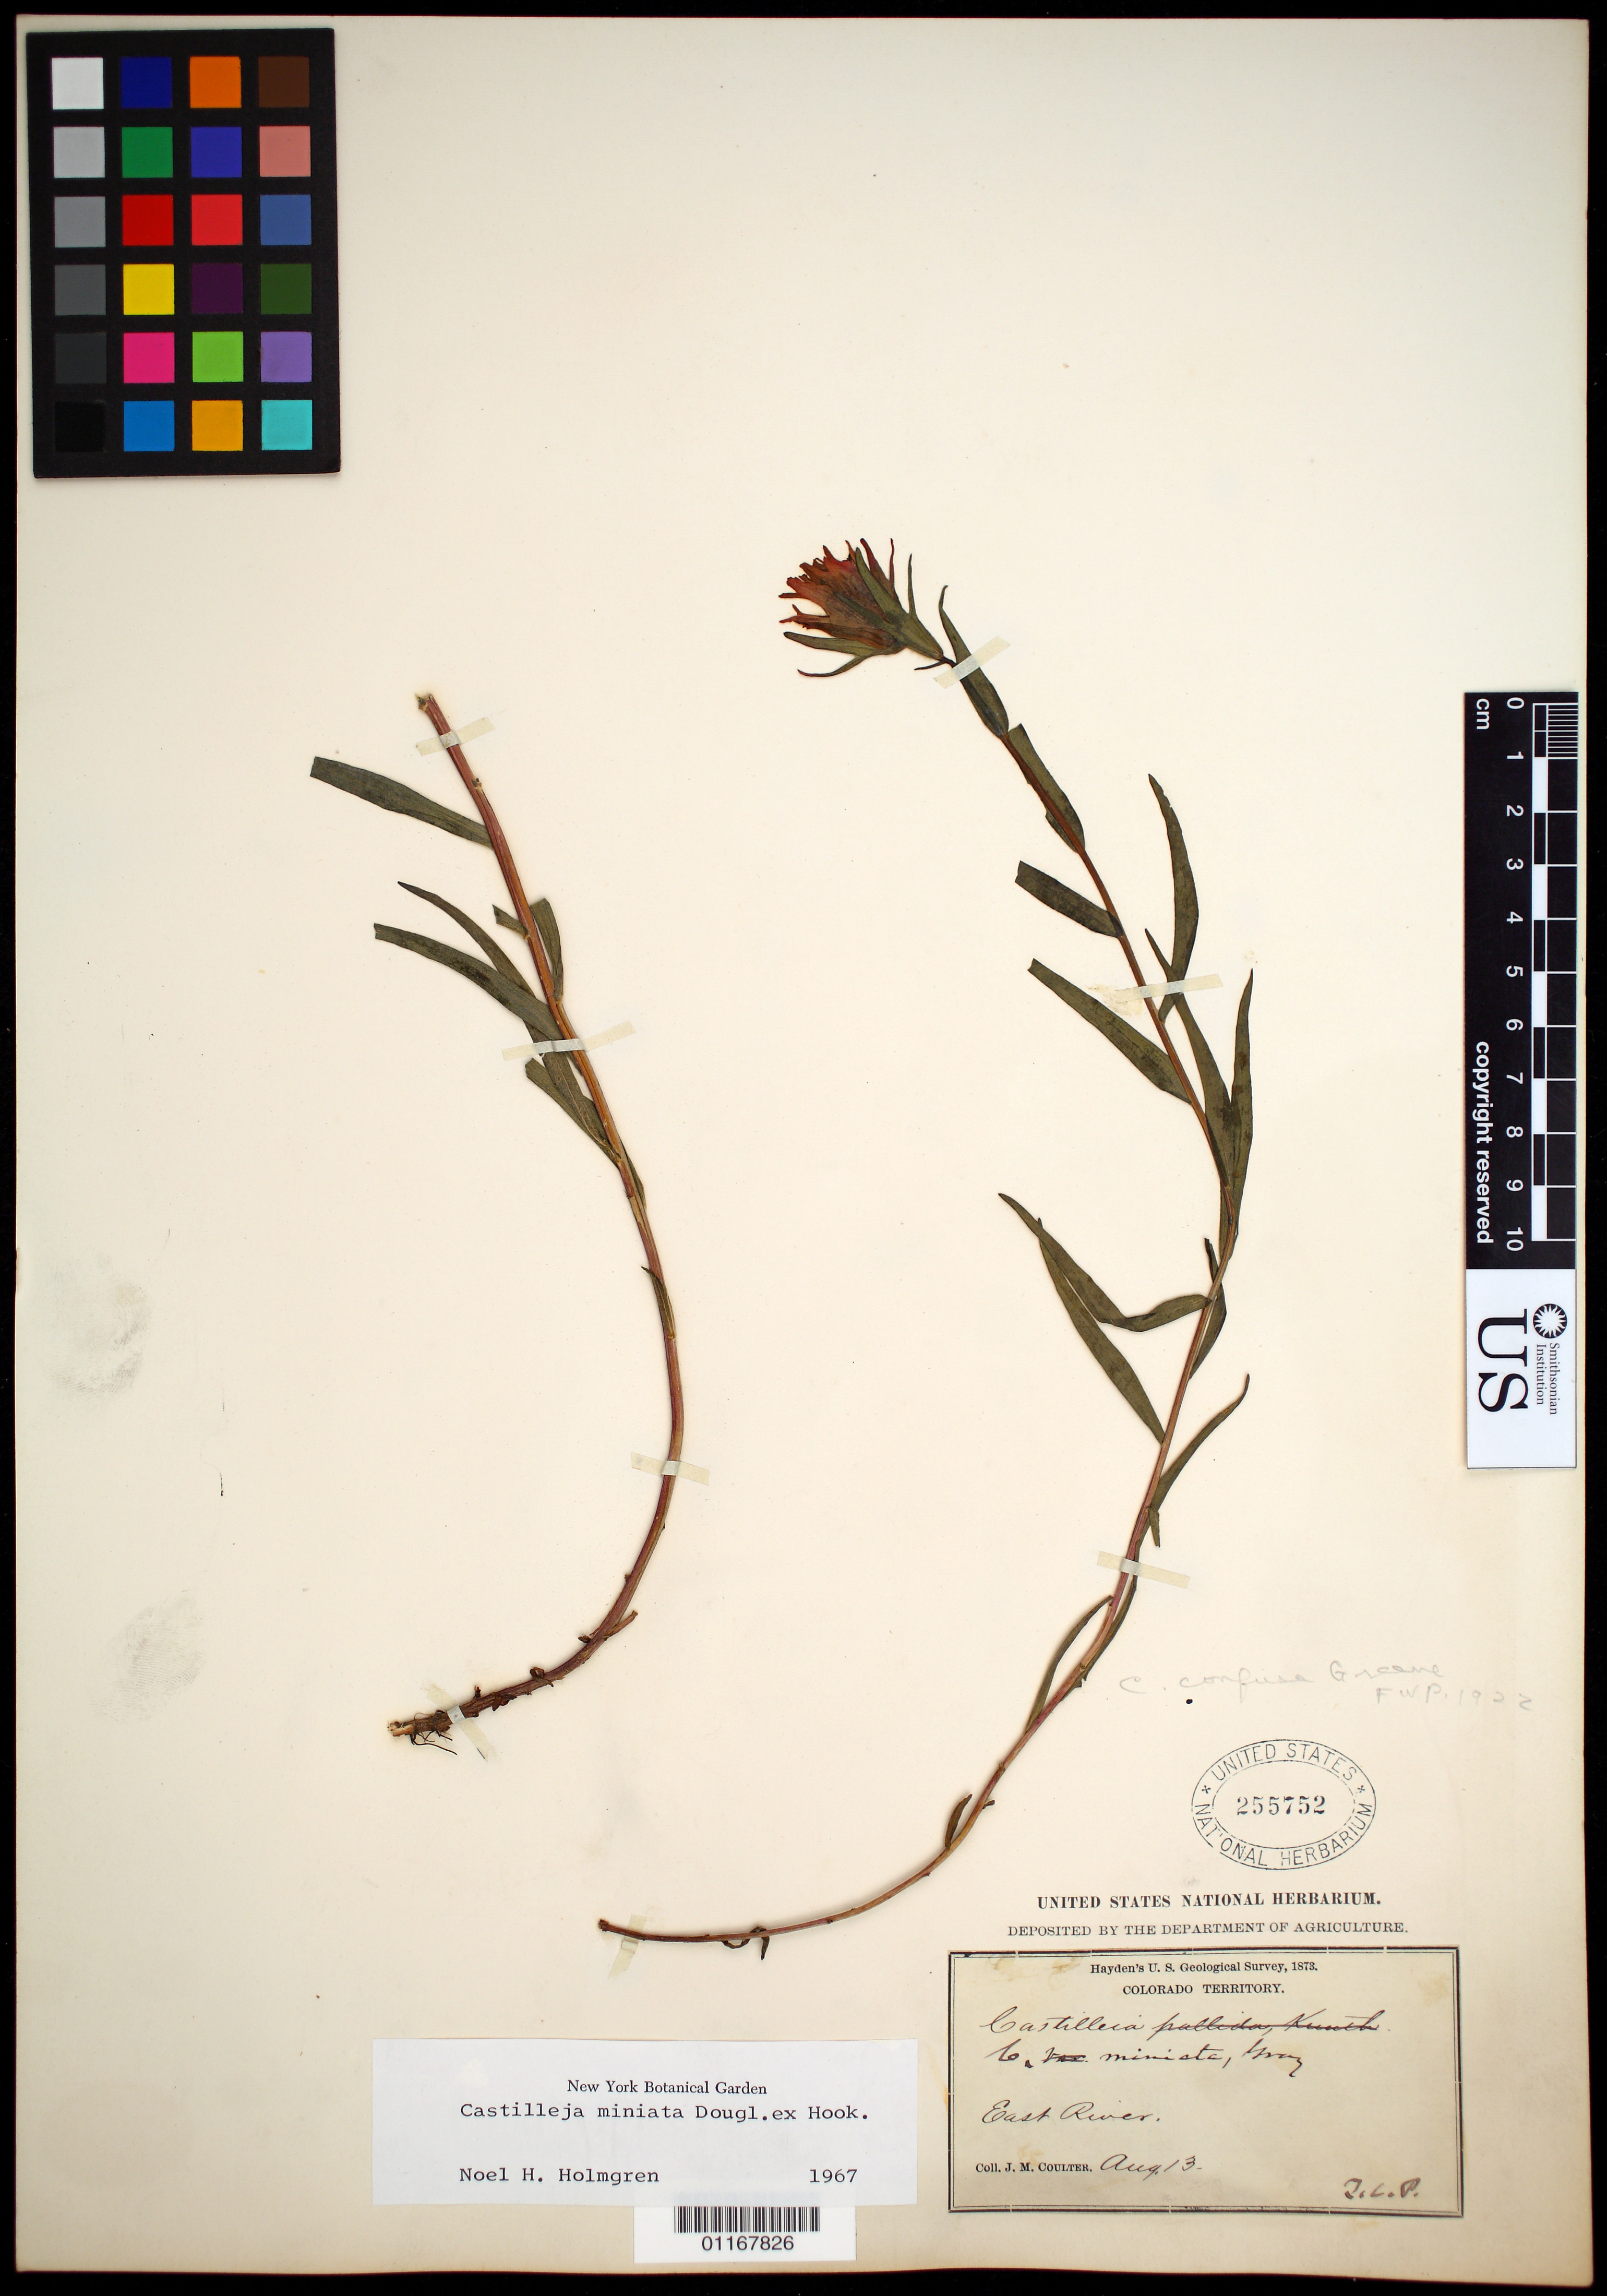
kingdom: Plantae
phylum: Tracheophyta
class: Magnoliopsida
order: Lamiales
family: Orobanchaceae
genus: Castilleja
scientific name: Castilleja miniata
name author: Douglas ex Hook.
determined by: Holmgren, N. H., (NY), New York Botanical Garden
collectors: J. M. Coulter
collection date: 1873-08-13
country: United States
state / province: Colorado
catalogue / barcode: US 255752